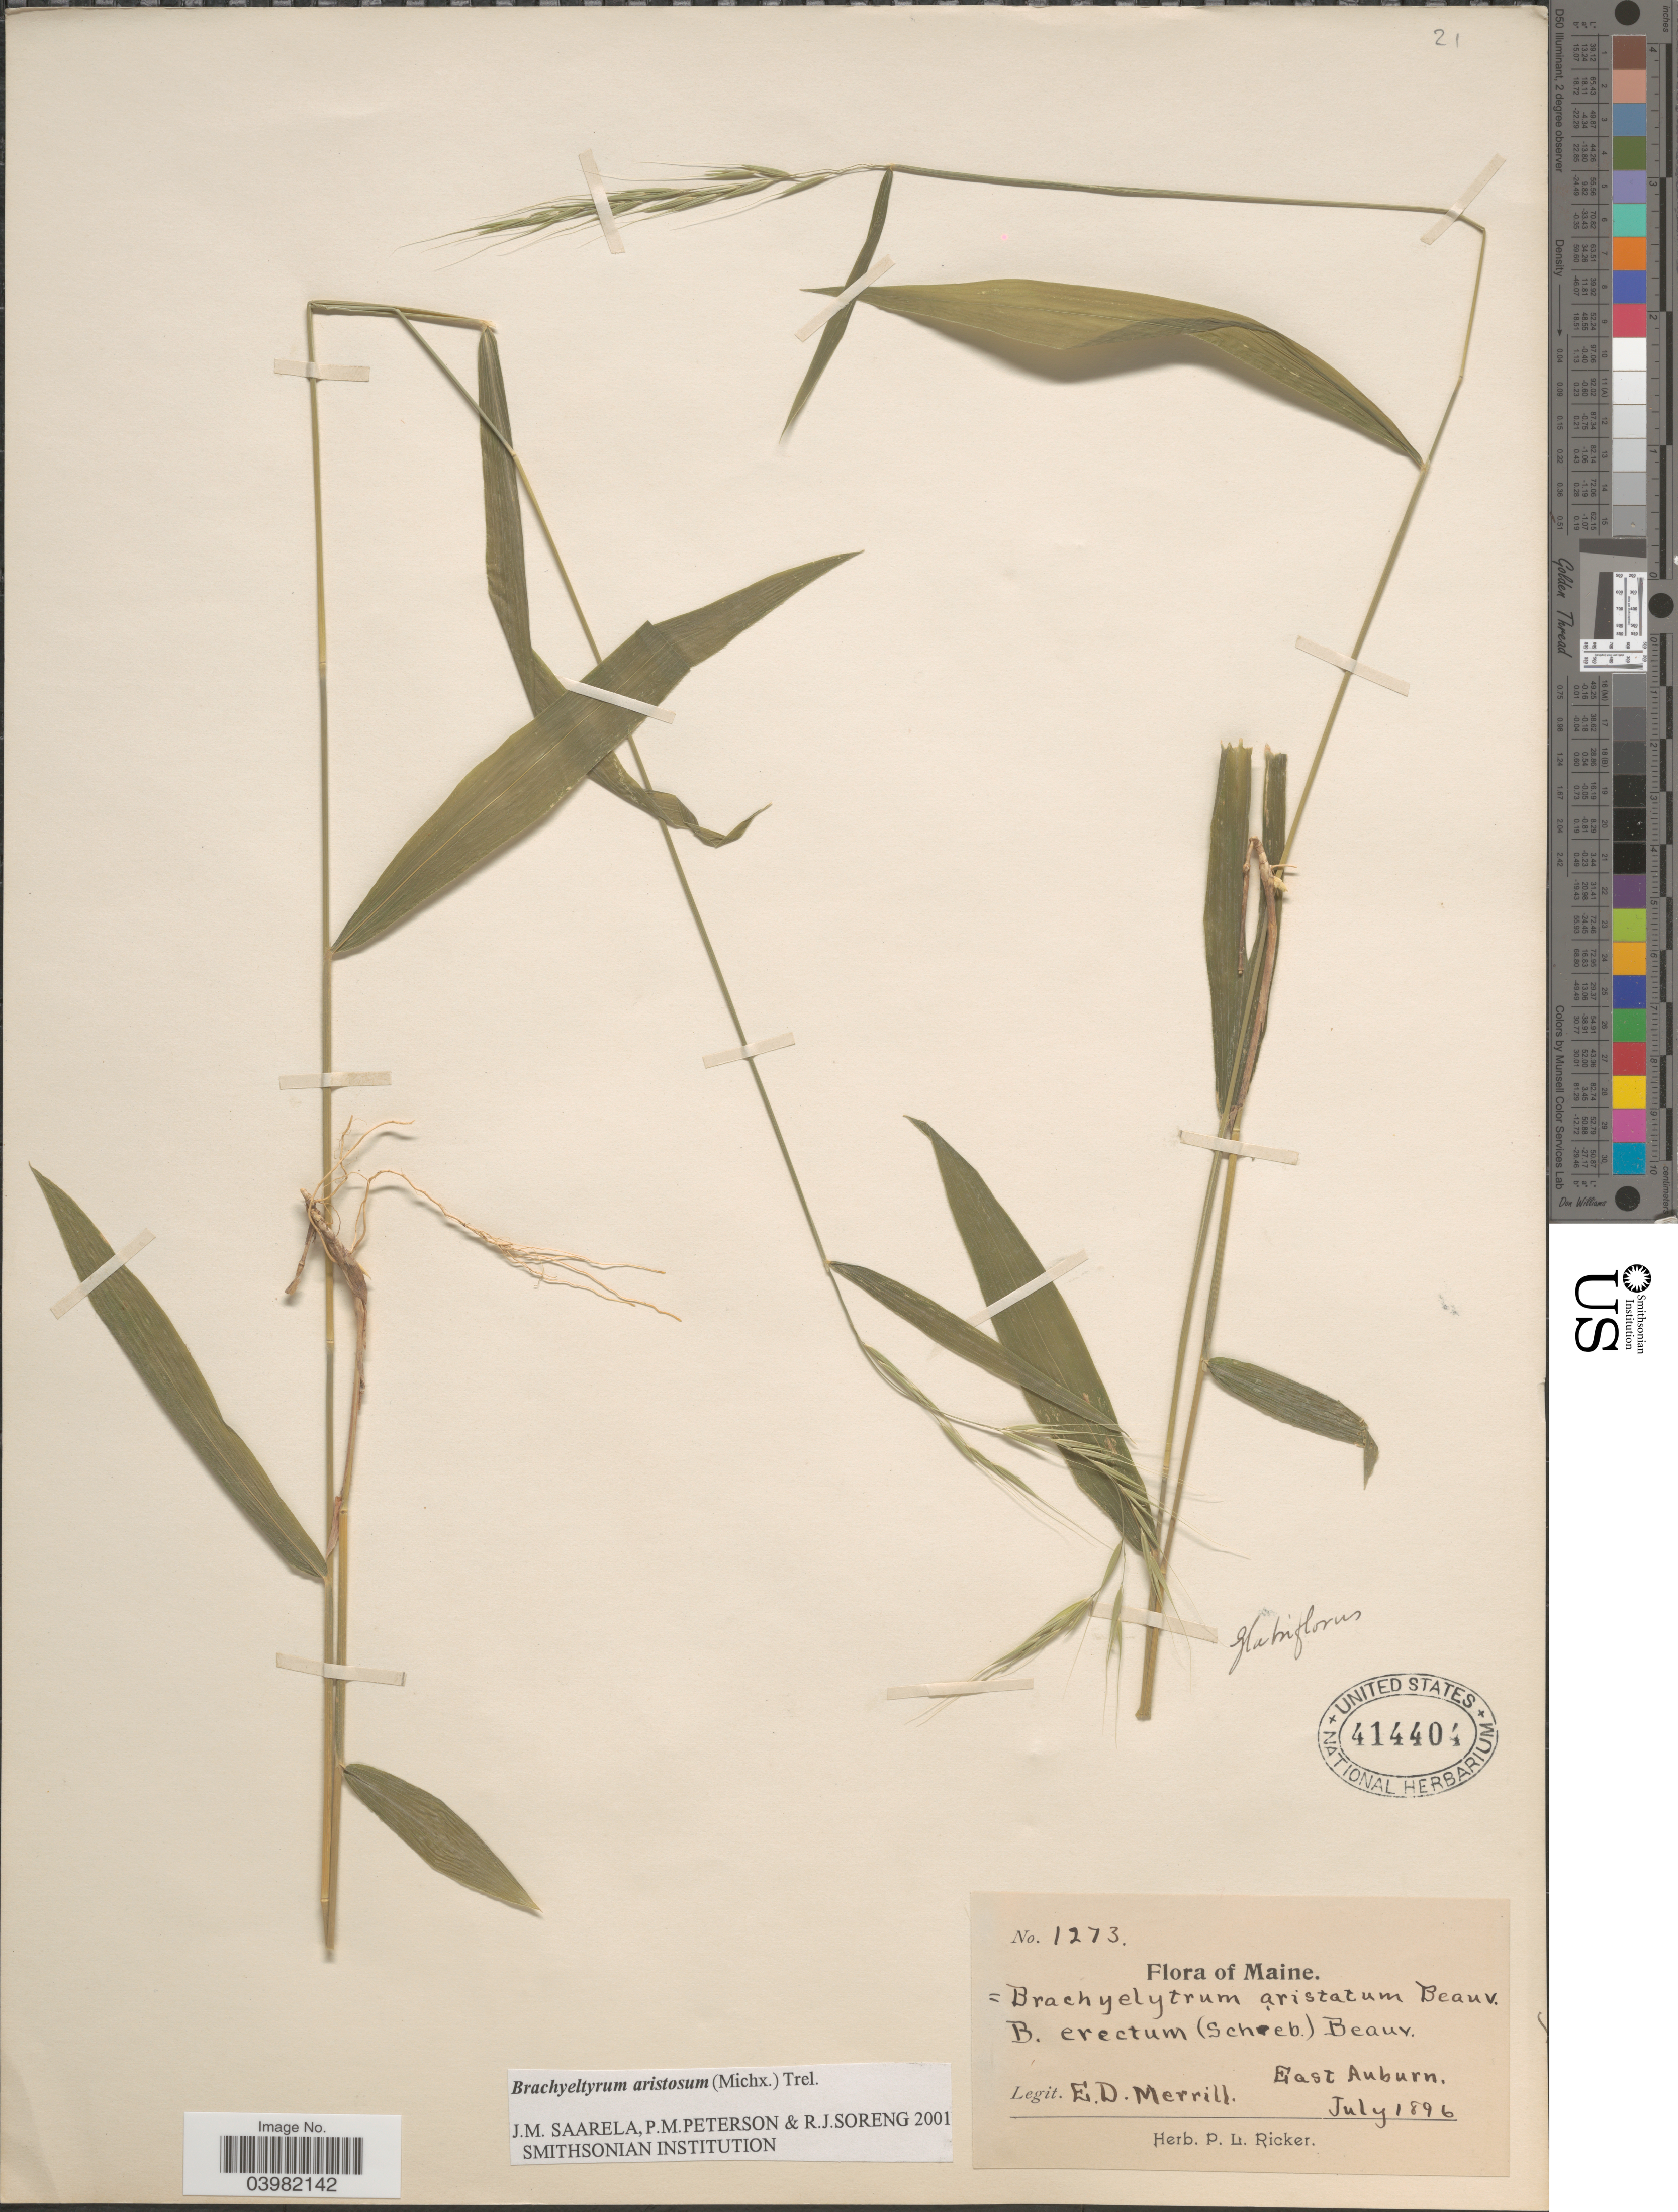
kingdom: Plantae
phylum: Tracheophyta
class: Liliopsida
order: Poales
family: Poaceae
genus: Brachyelytrum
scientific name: Brachyelytrum aristosum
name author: (Michx.) P. Beauv. ex Trel.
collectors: E. D. Merrill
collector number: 1273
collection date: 1896-07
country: United States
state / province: Maine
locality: East Auburn.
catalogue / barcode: US 414404